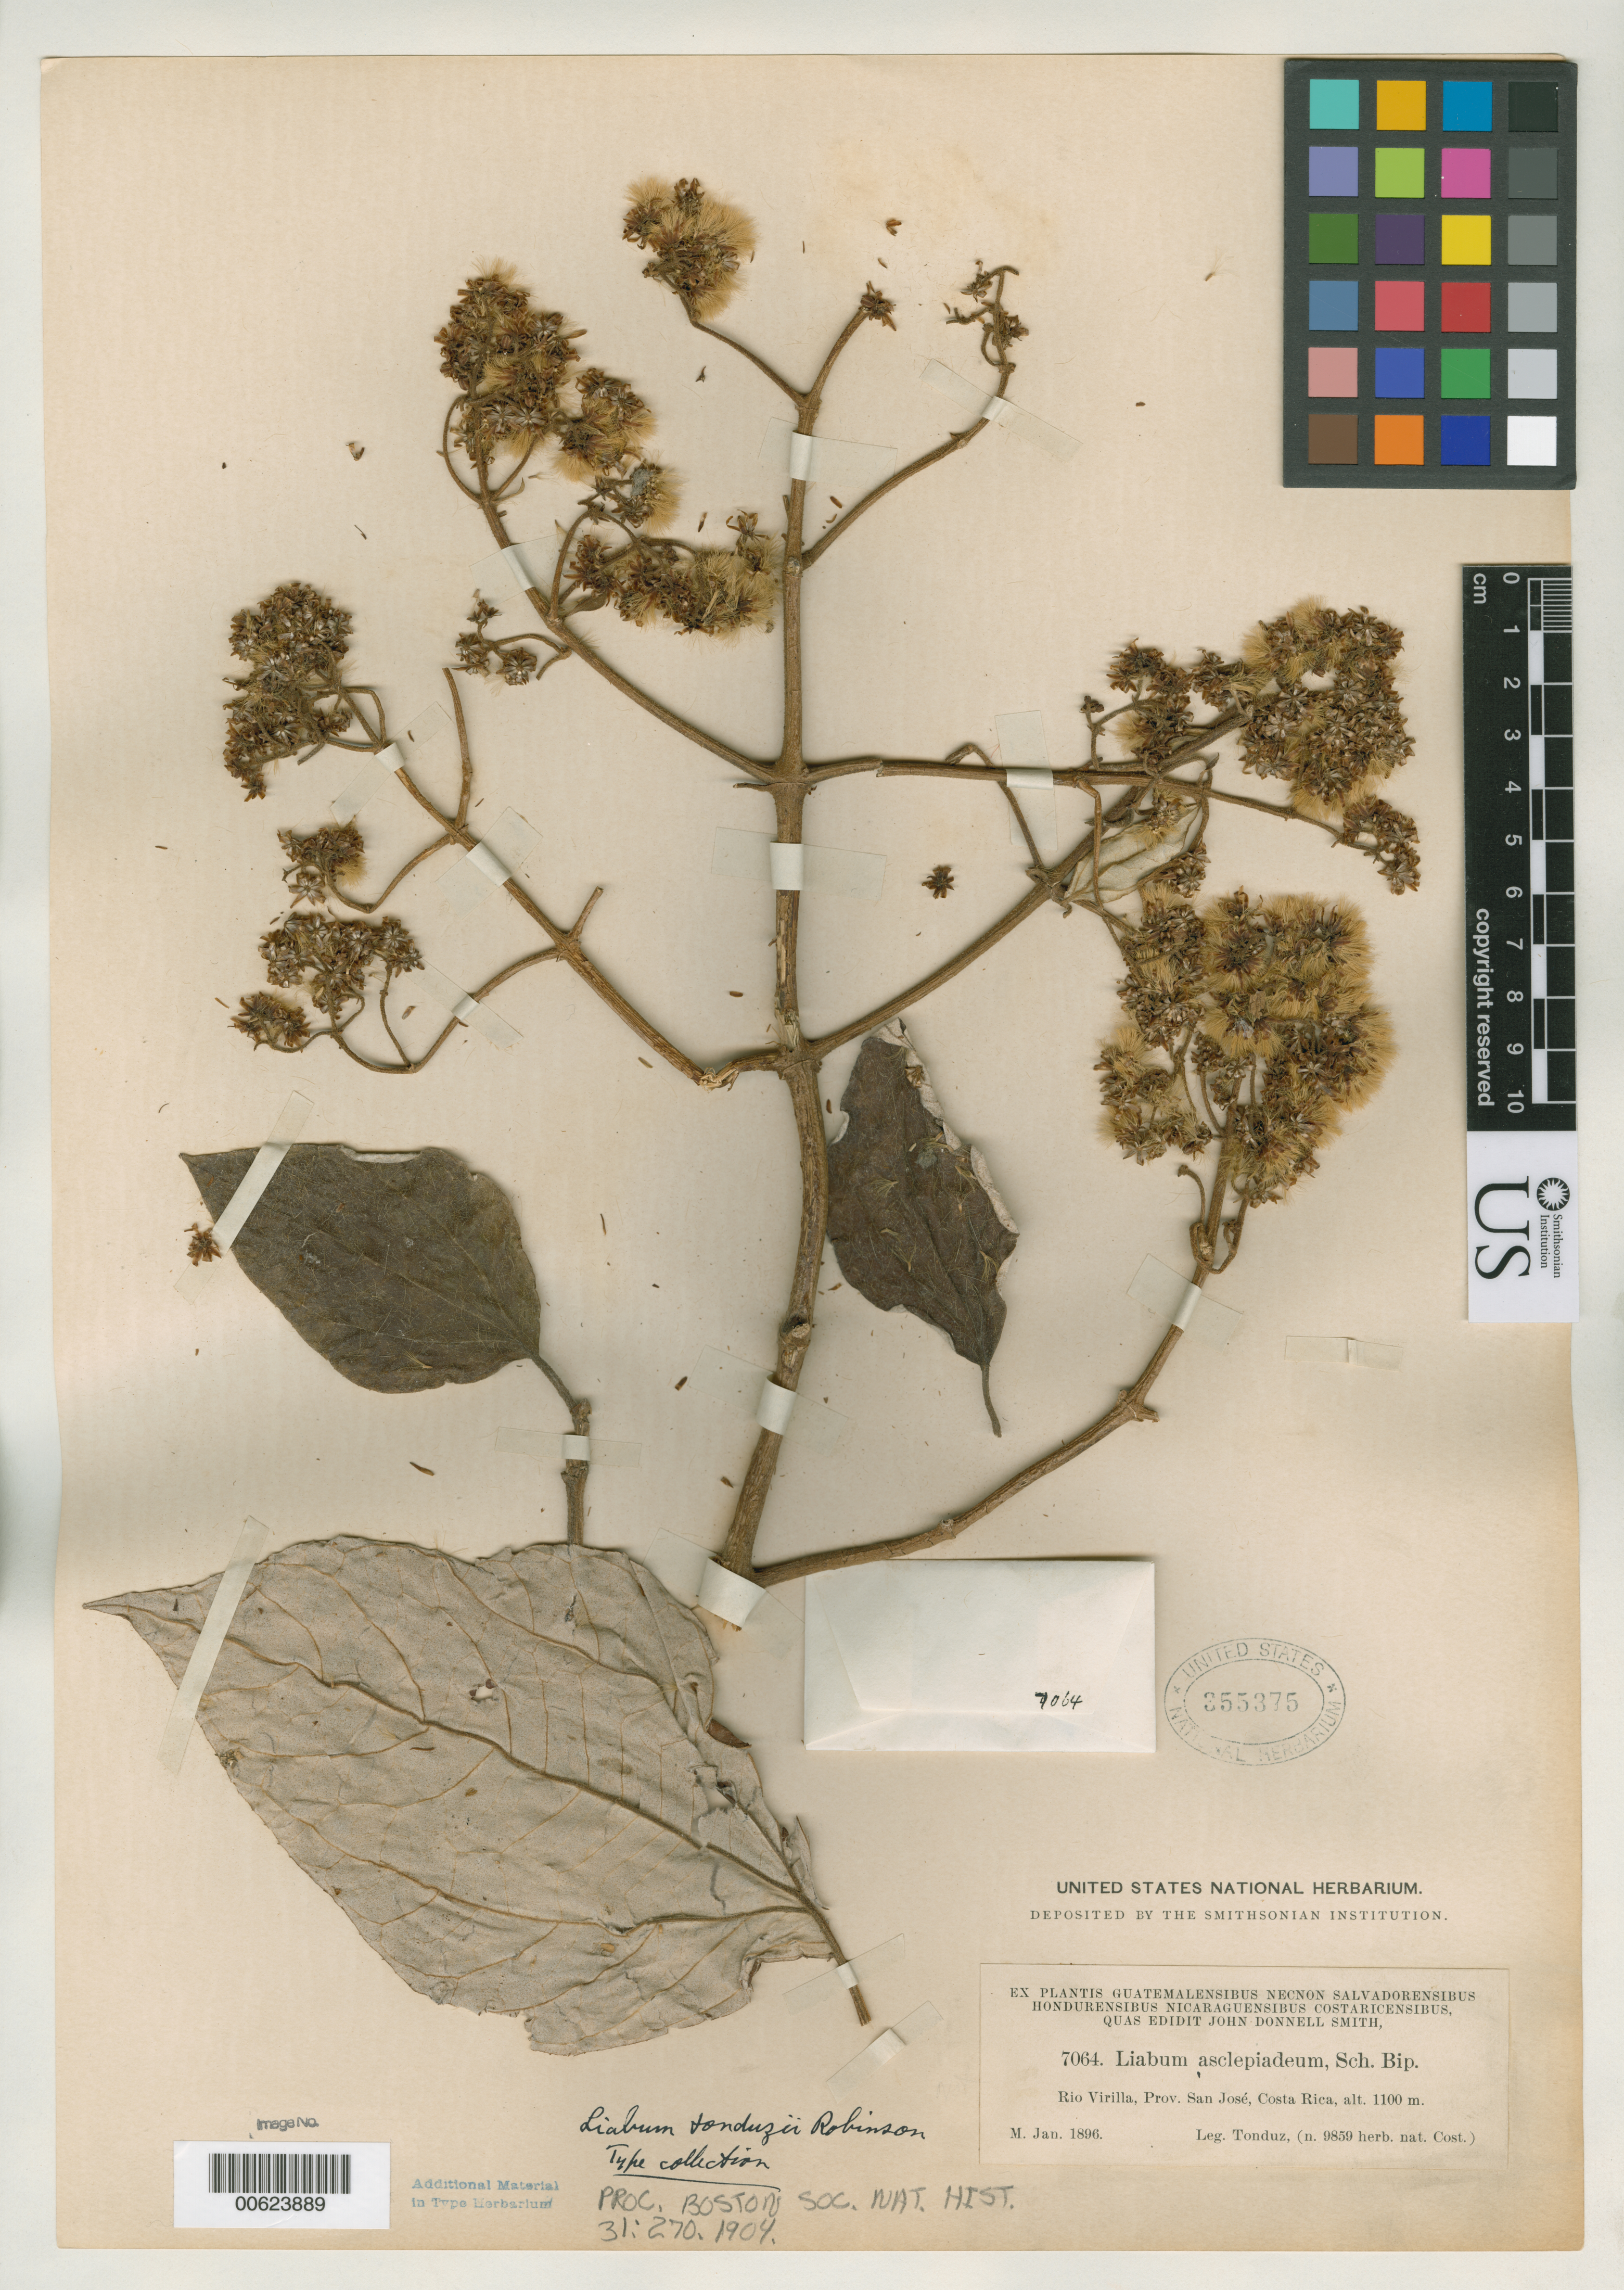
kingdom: Plantae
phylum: Tracheophyta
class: Magnoliopsida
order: Asterales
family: Asteraceae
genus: Liabum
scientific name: Liabum tonduzii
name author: B.L. Rob.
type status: Isotype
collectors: A. Tonduz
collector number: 7064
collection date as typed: Jan 1896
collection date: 1896-01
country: Costa Rica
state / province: San José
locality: Río Virilla.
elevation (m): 1100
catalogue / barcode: US 355375